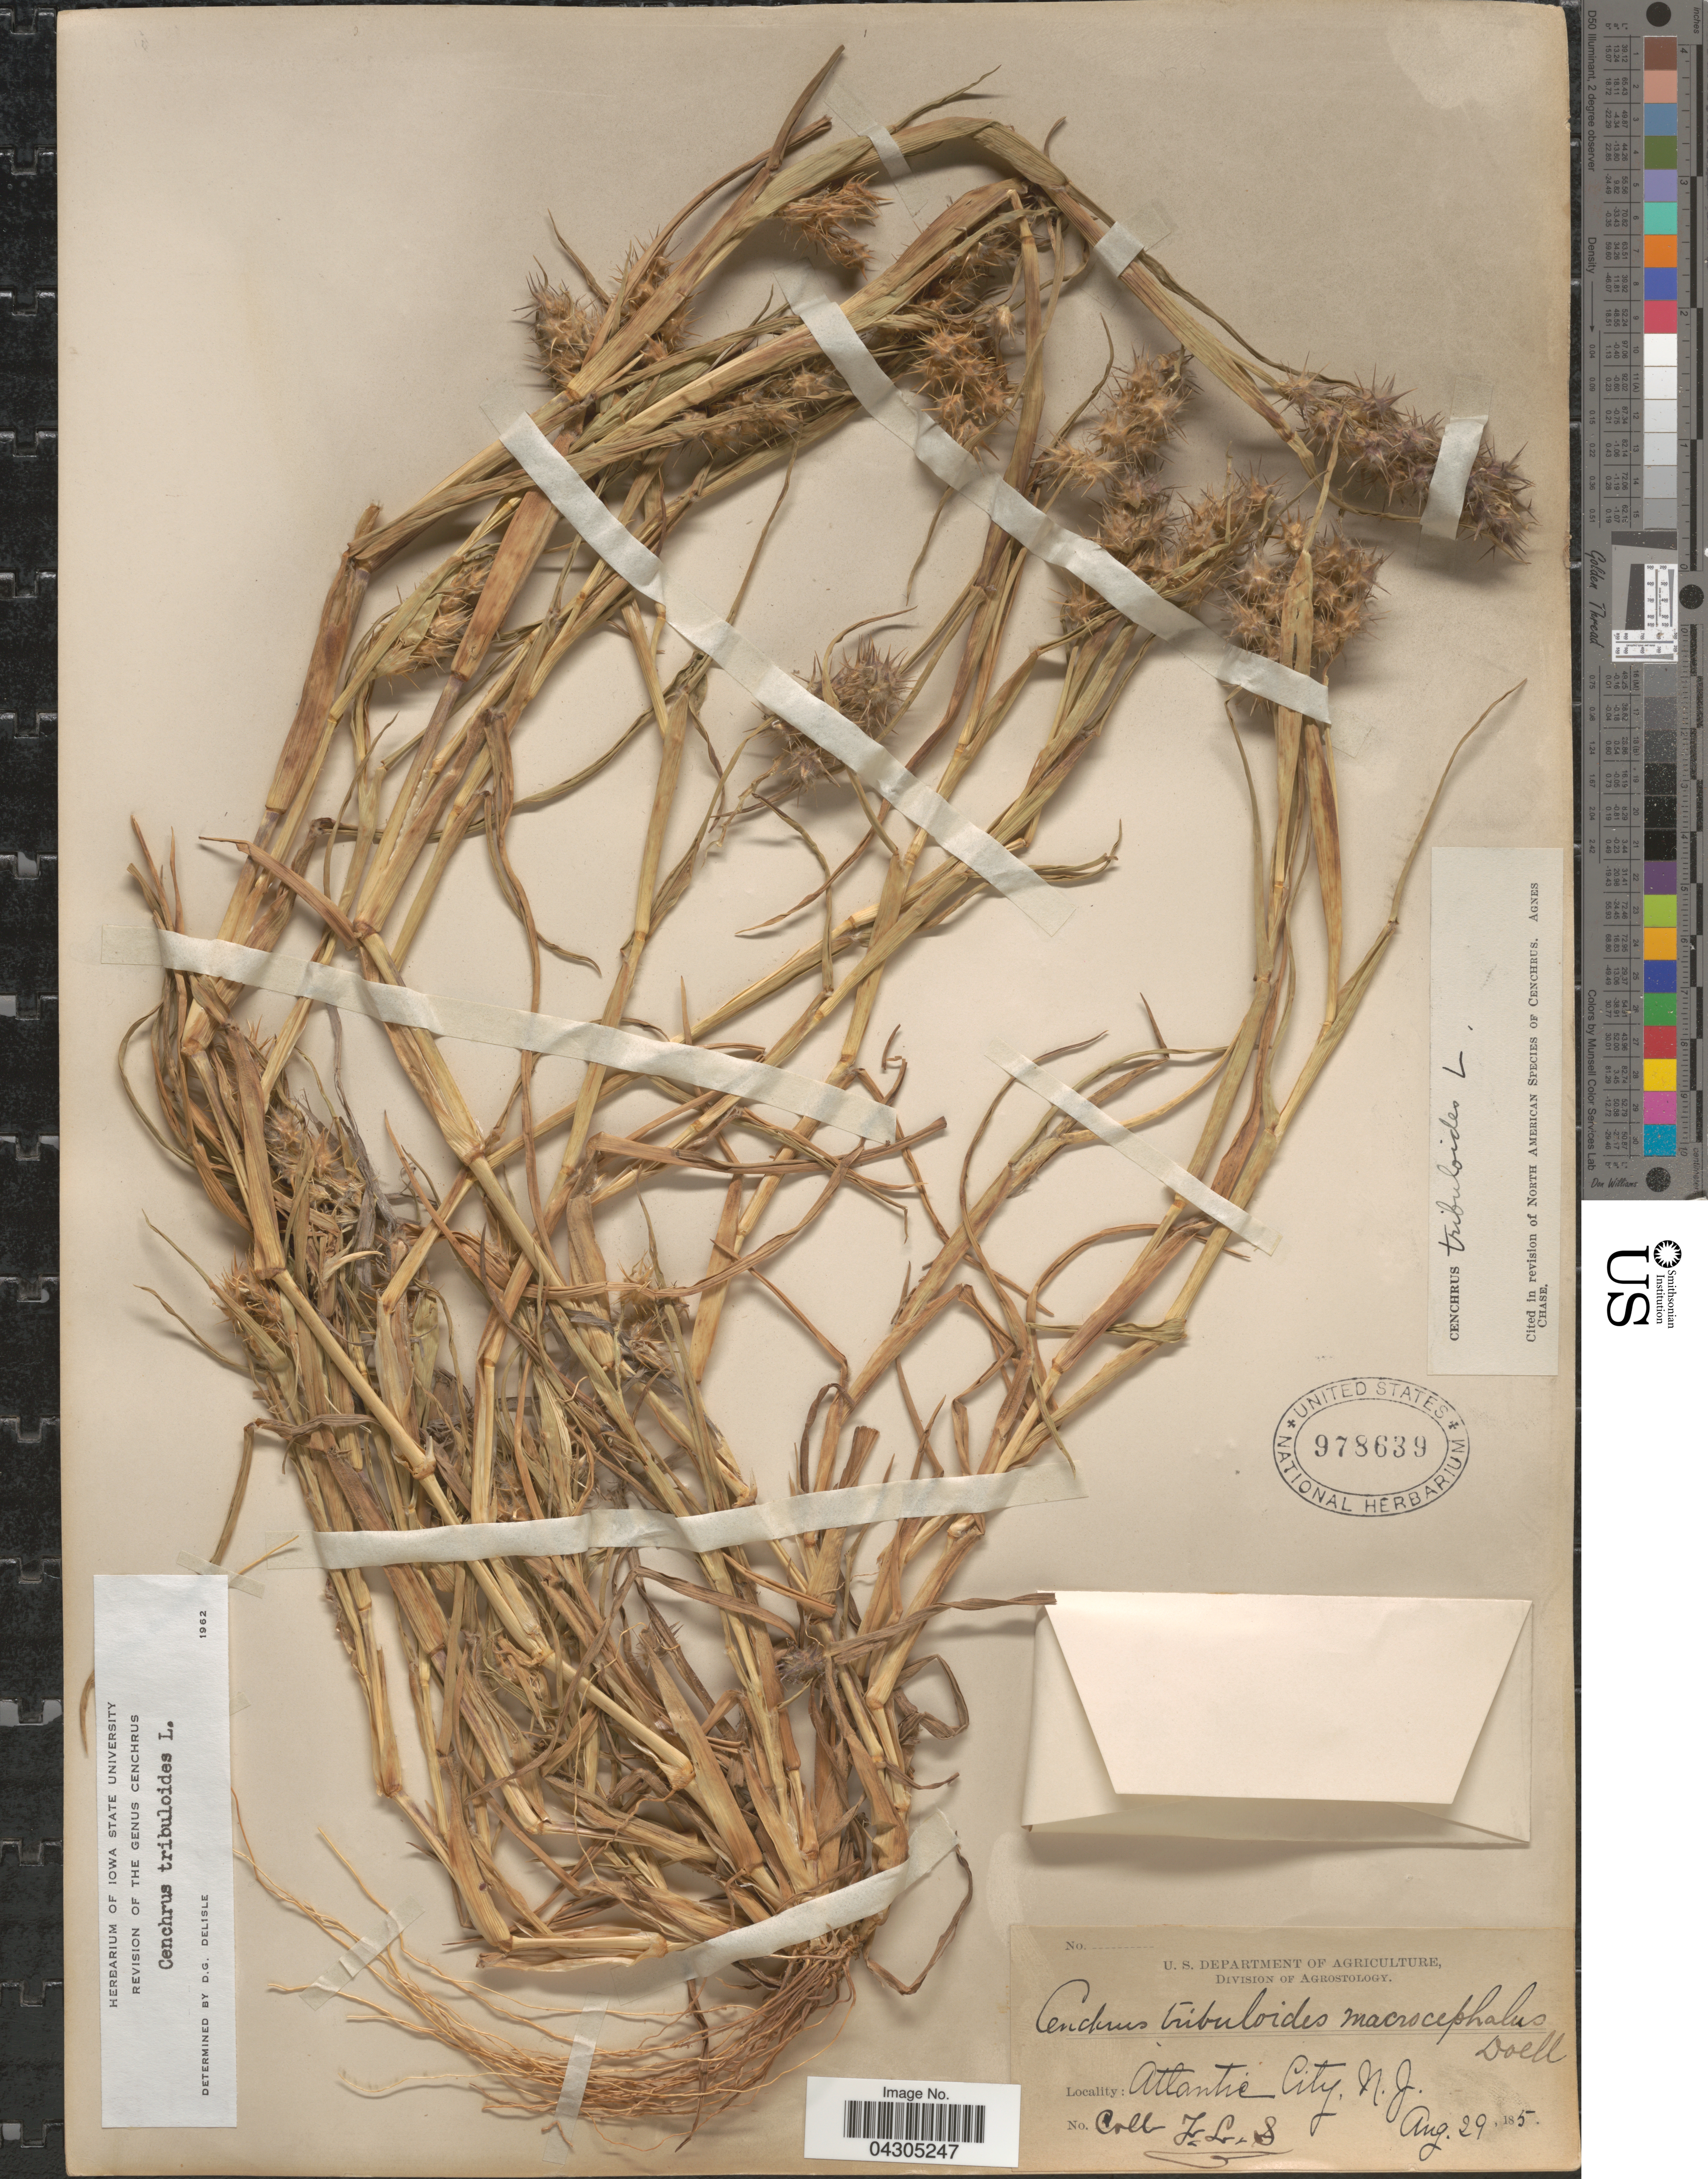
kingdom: Plantae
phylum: Tracheophyta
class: Liliopsida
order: Poales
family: Poaceae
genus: Cenchrus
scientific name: Cenchrus tribuloides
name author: L.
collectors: F. S.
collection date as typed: Aug. 29,185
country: United States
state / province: New Jersey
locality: Atlantic City.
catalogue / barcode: US 978639